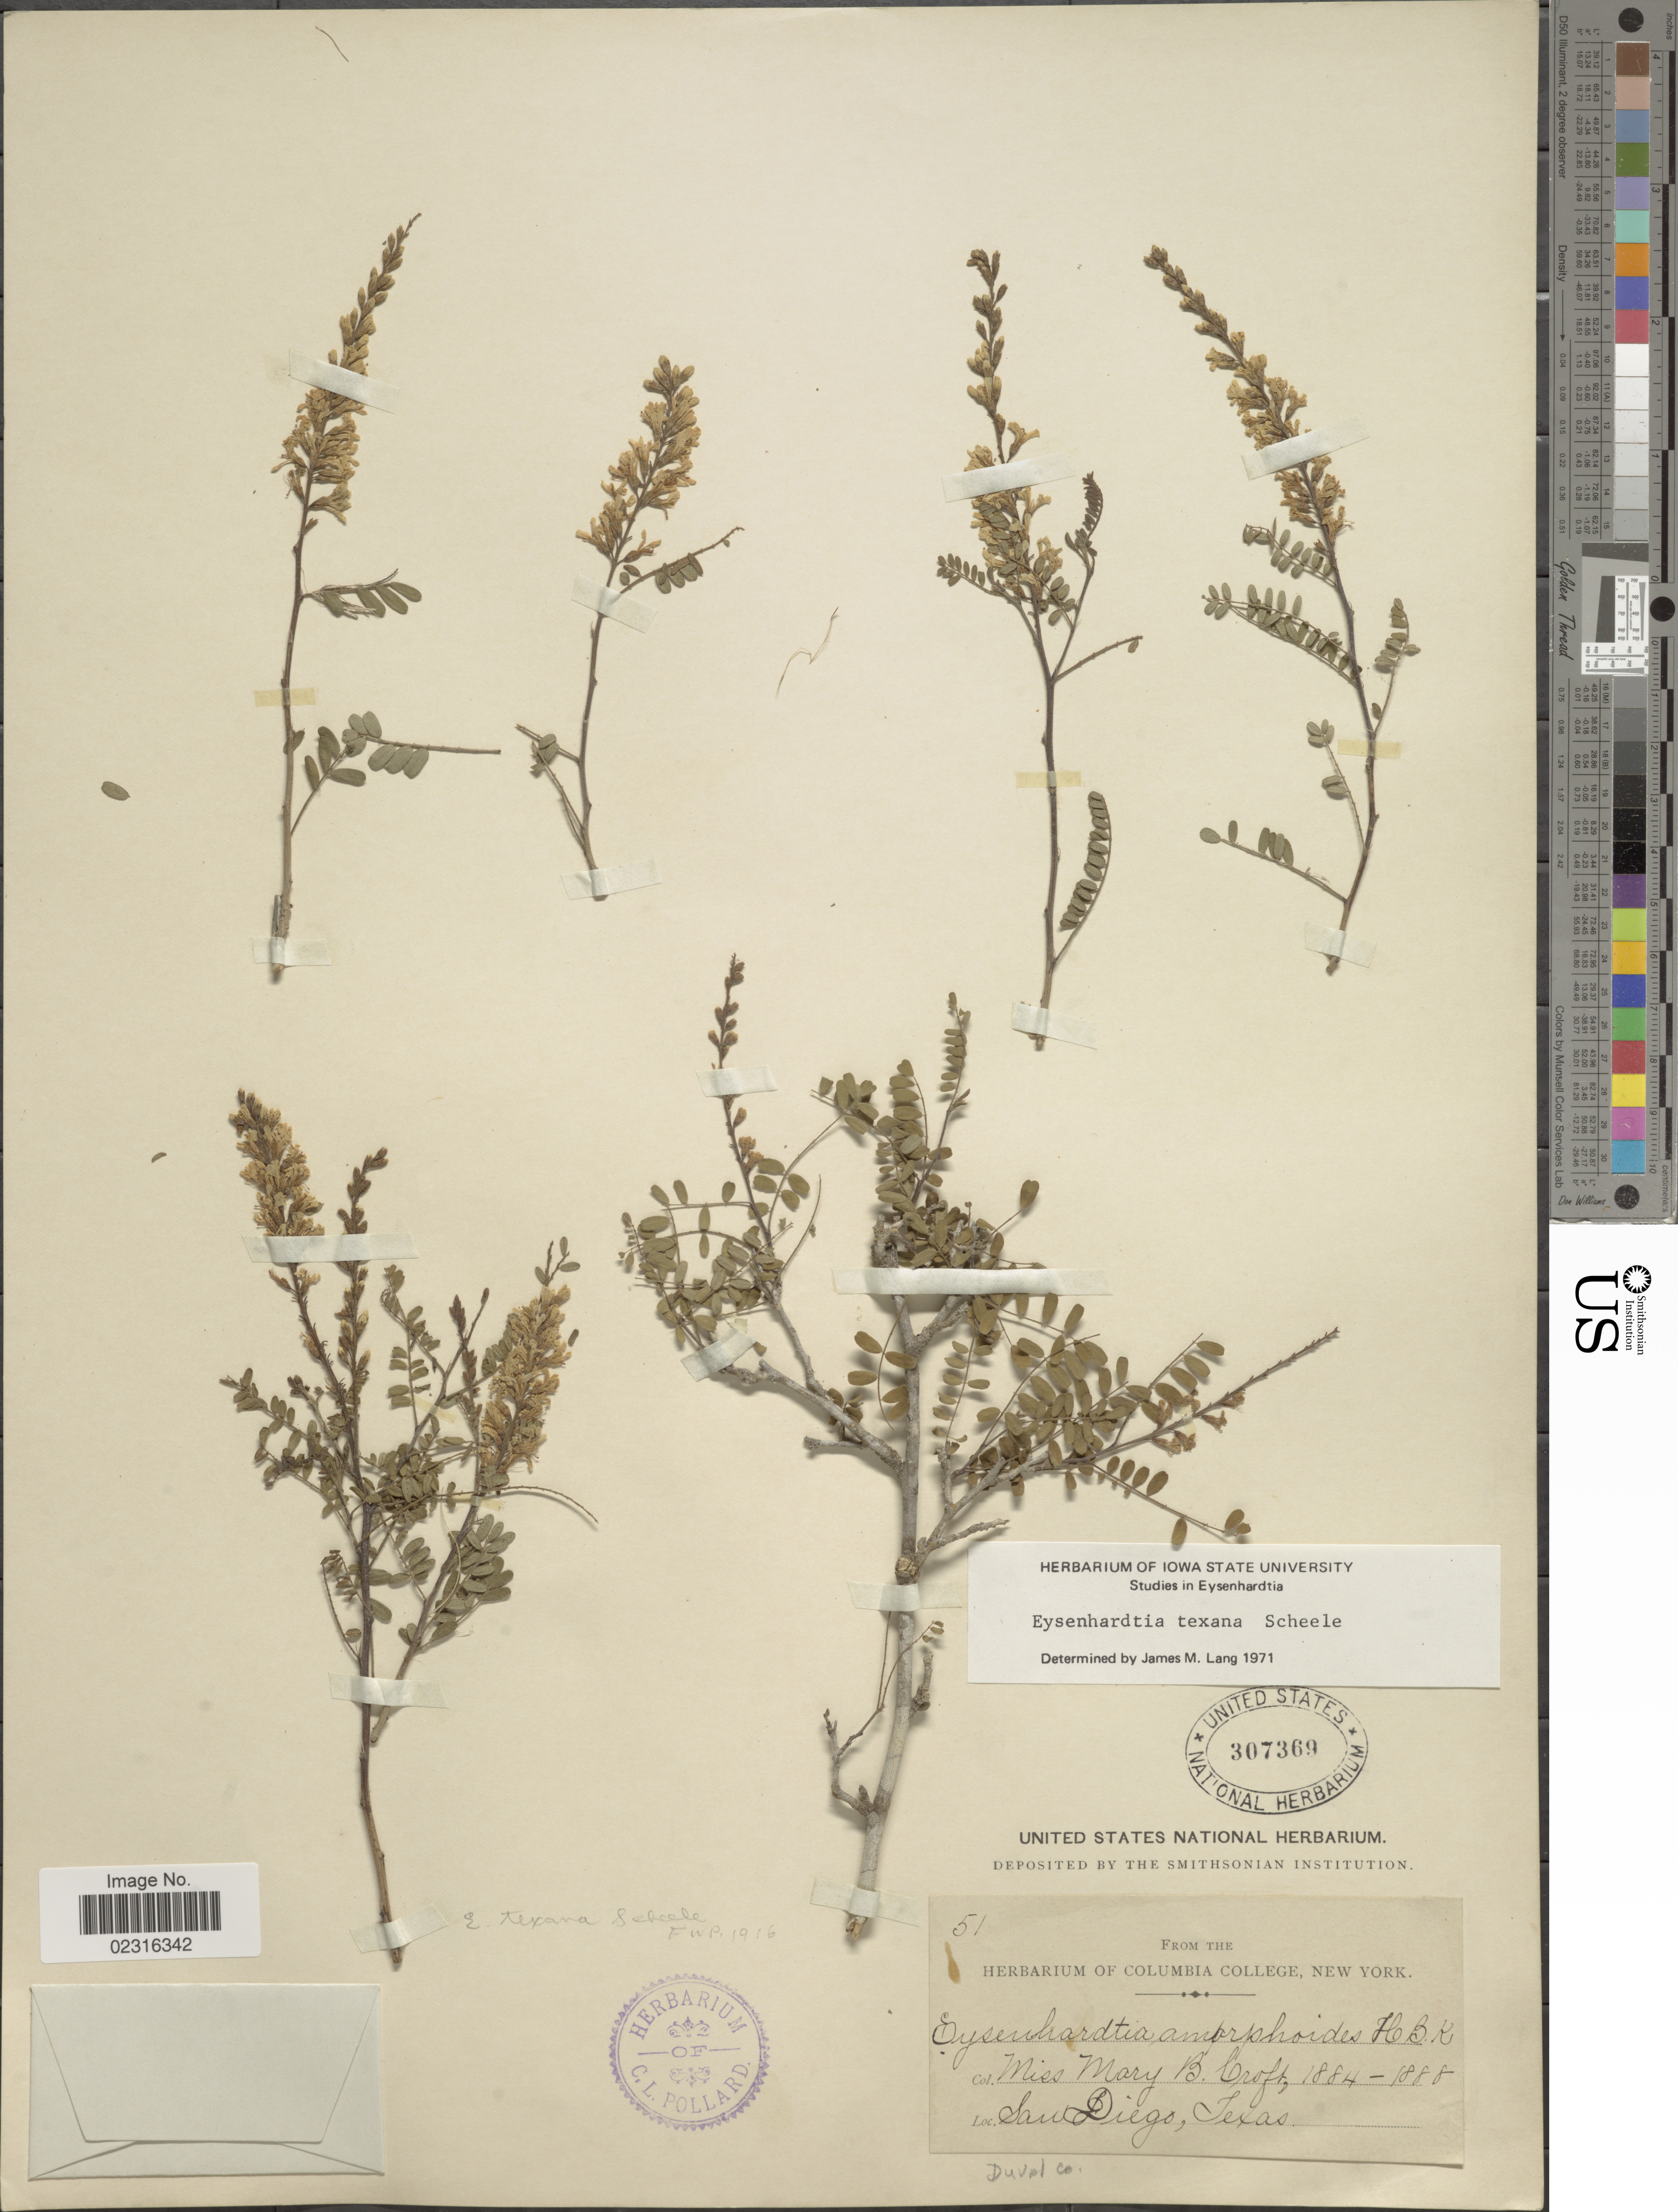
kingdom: Plantae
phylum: Tracheophyta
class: Magnoliopsida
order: Fabales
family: Fabaceae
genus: Eysenhardtia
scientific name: Eysenhardtia texana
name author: Scheele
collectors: M. Croft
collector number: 51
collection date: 1884/1888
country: United States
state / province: Texas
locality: San Diego, Duval Co.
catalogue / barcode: US 307369